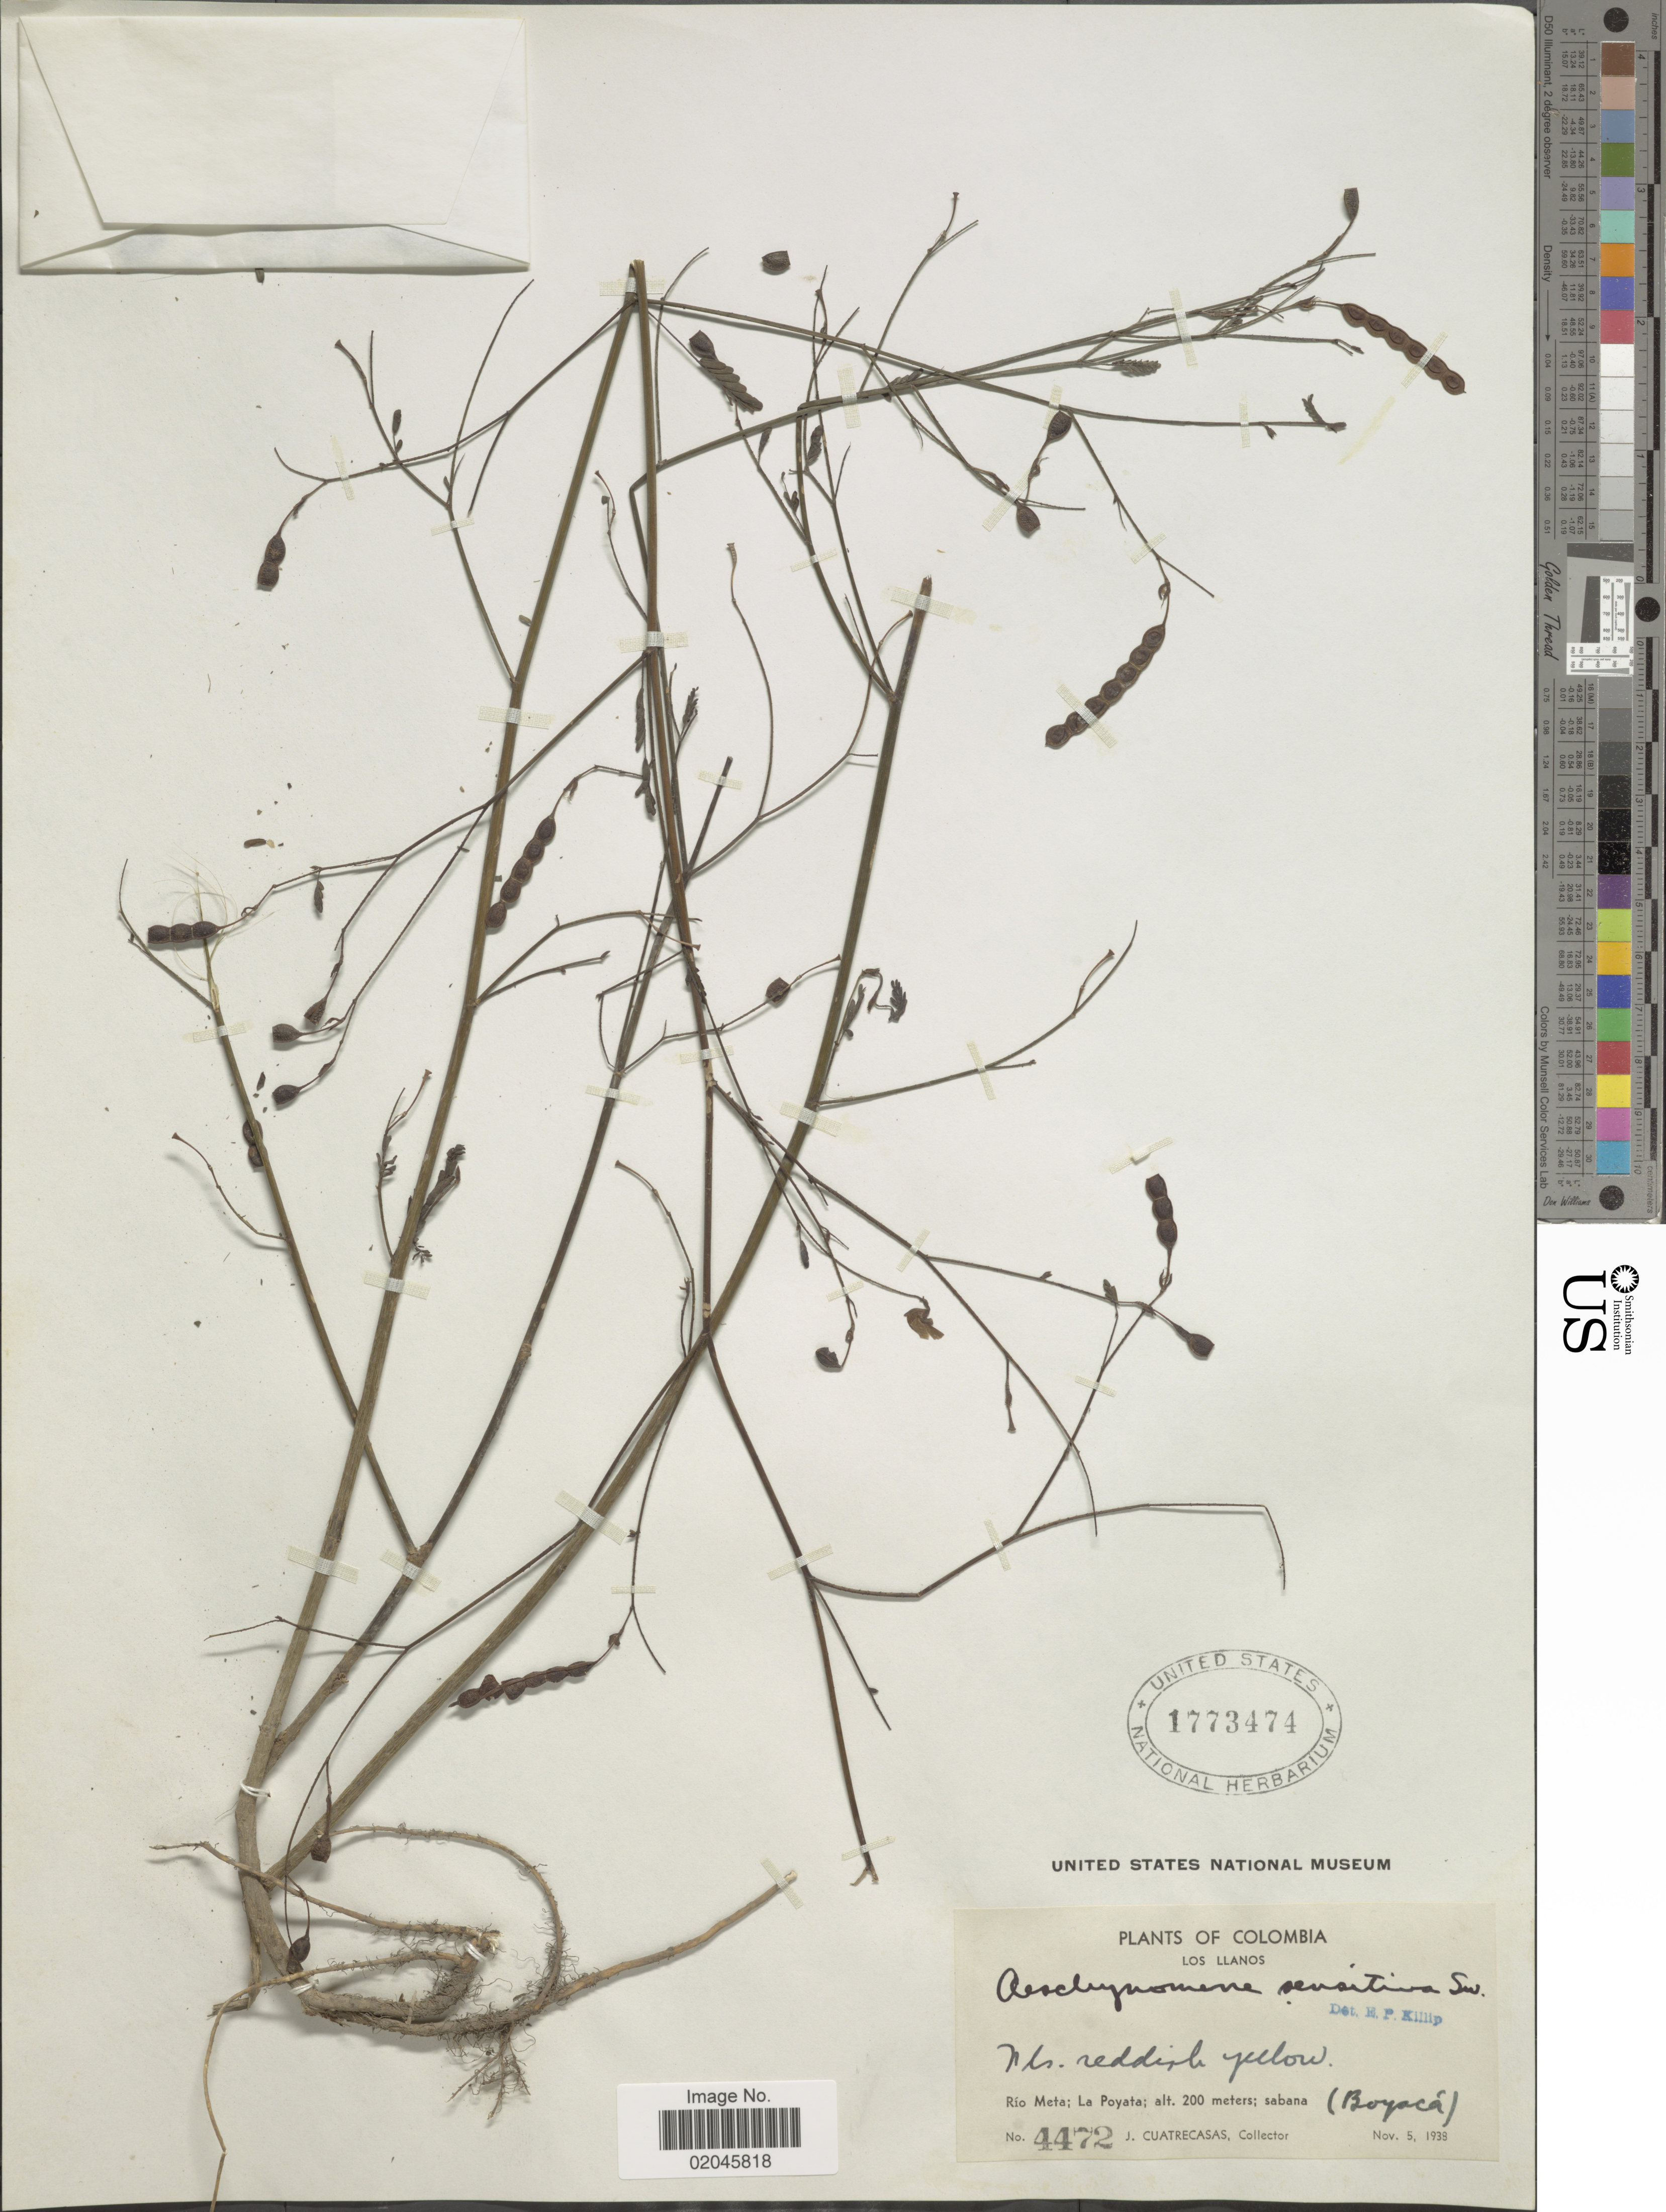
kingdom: Plantae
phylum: Tracheophyta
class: Magnoliopsida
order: Fabales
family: Fabaceae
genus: Aeschynomene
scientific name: Aeschynomene pratensis var. caribaea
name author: Rudd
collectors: J. Cuatrecasas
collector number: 4472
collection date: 1938-11-05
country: Colombia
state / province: Boyacá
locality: Los Llanos, Rio Meta; La Poyata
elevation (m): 200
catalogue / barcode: US 1773474